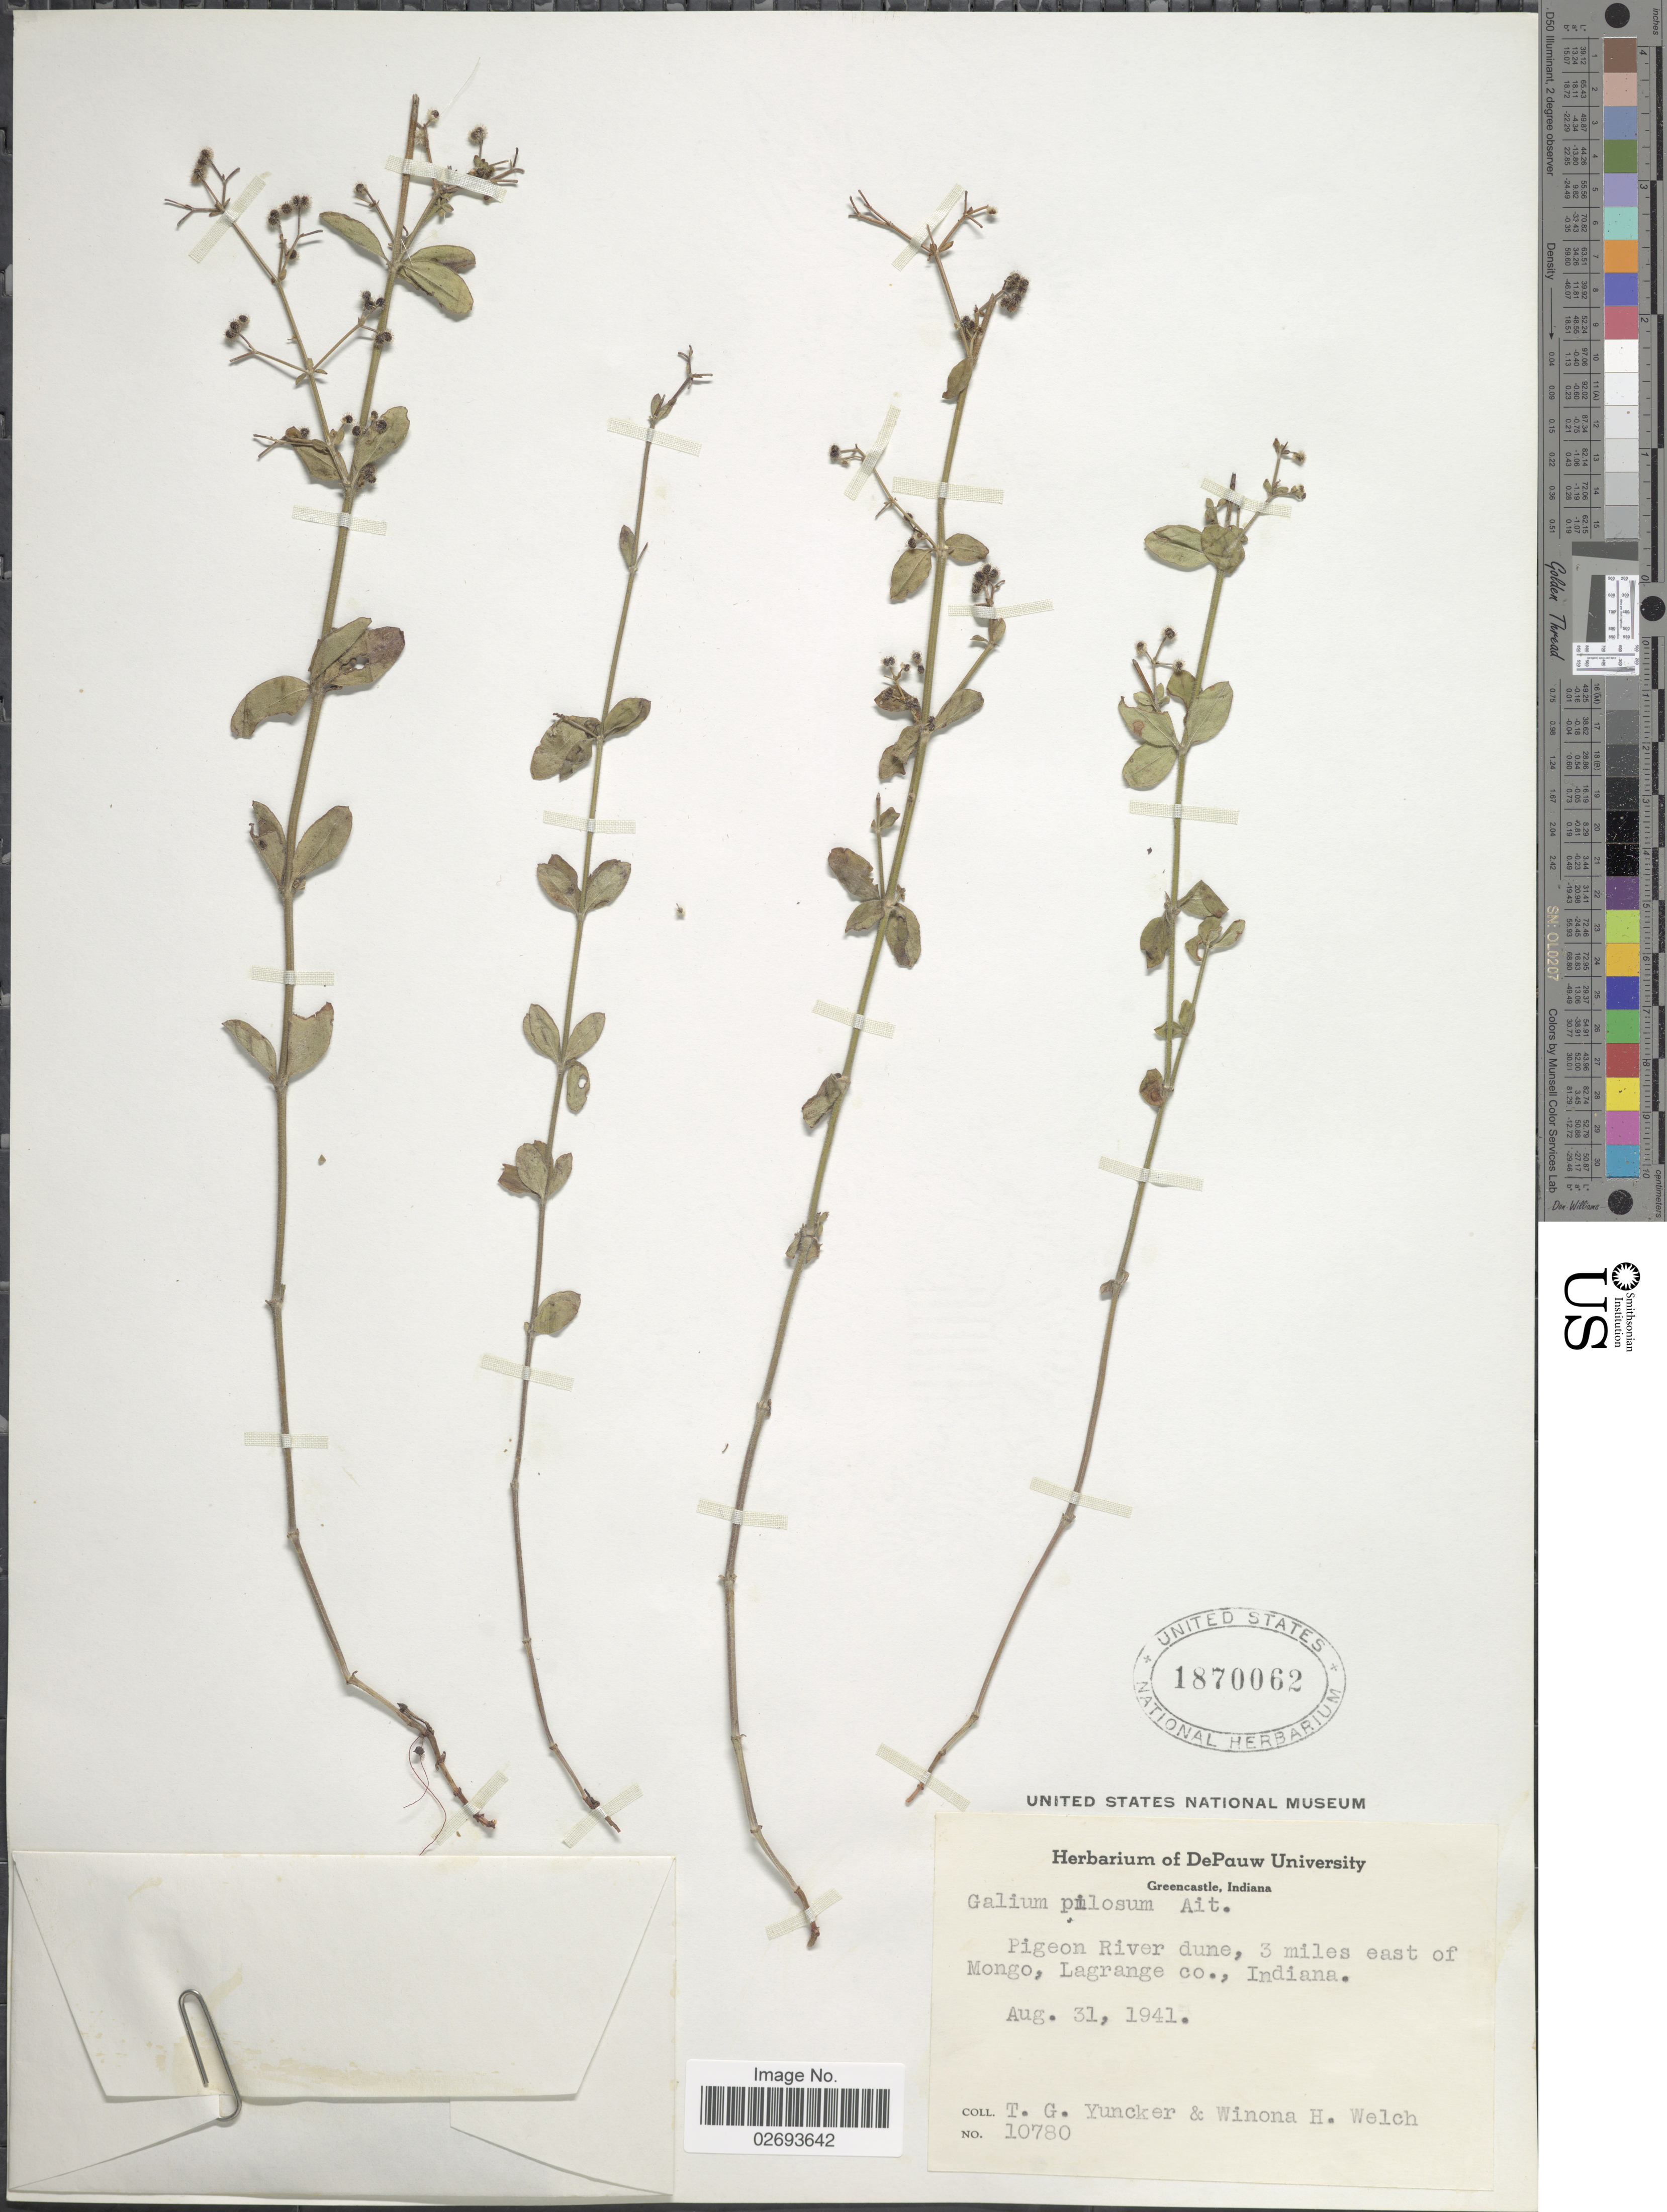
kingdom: Plantae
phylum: Tracheophyta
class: Magnoliopsida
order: Gentianales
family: Rubiaceae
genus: Galium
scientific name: Galium pilosum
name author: Aiton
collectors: T. G. Yuncker & W. H. Welch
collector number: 10780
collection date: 1941-08-31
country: United States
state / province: Indiana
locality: Pigeon River dune, 3 miles east of Mongo, Lagrange Co.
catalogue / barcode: US 1870062